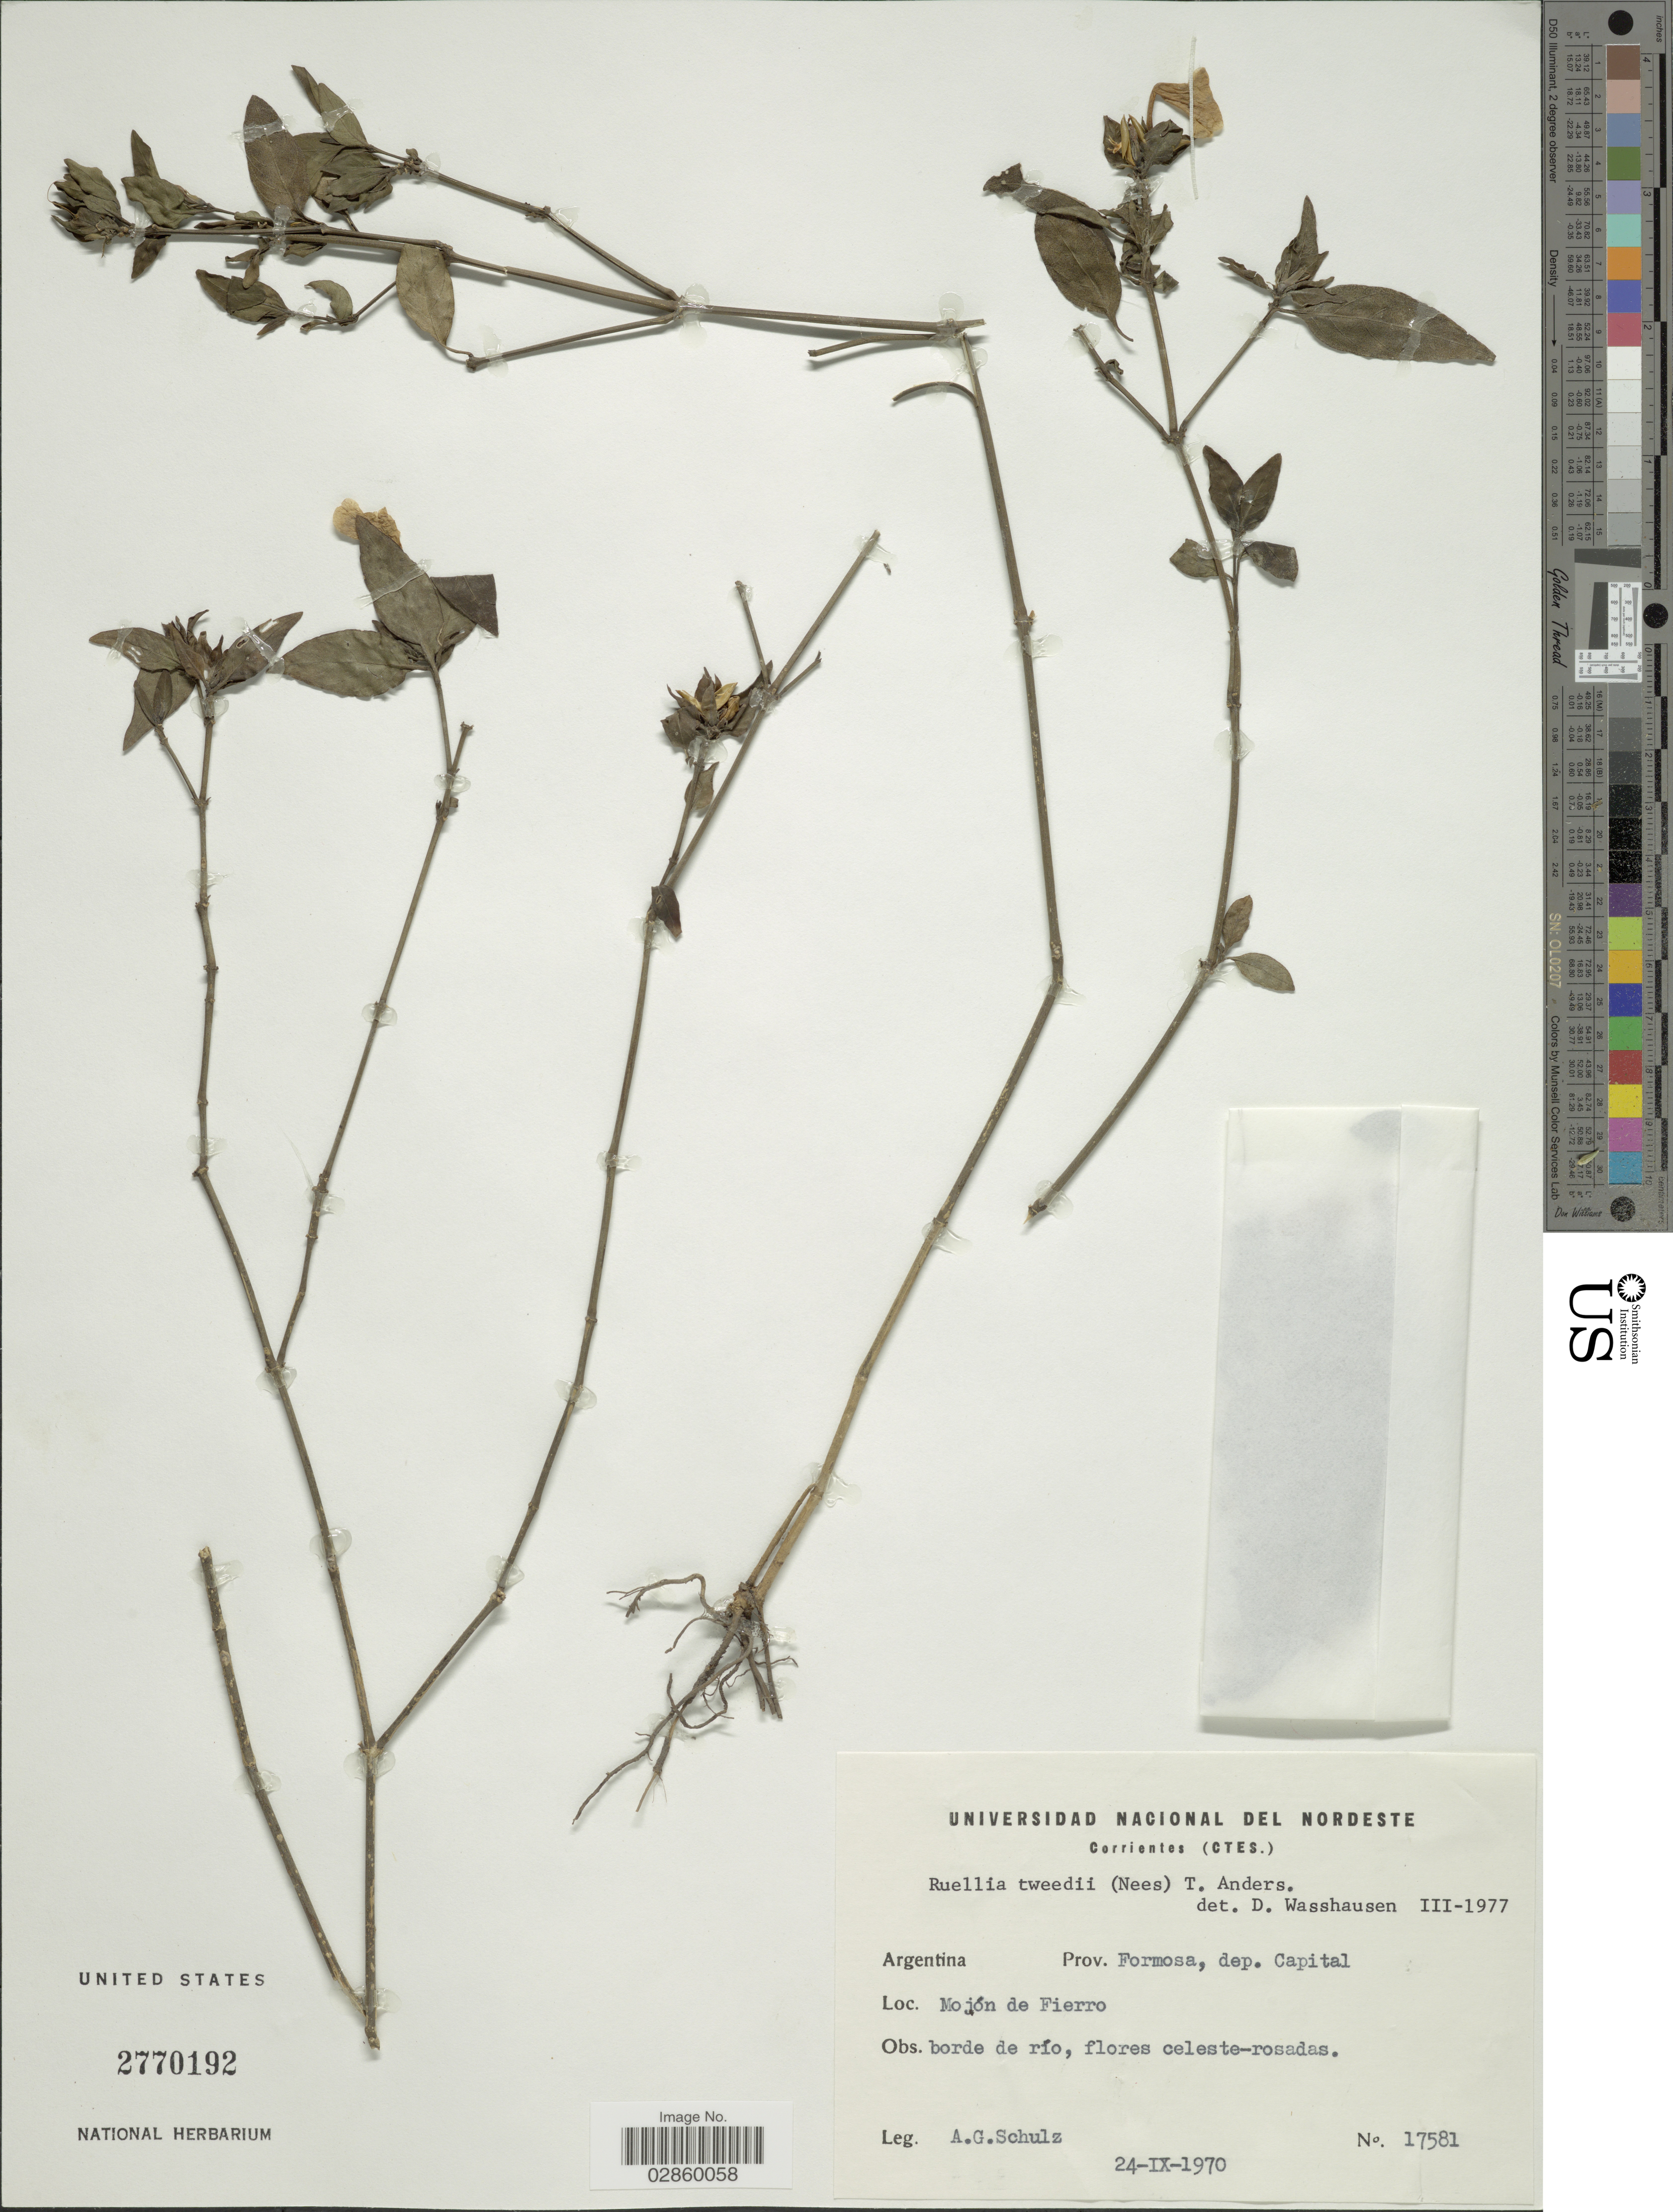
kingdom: Plantae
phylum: Tracheophyta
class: Magnoliopsida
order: Lamiales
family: Acanthaceae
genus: Ruellia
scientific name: Ruellia erythropus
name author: (Nees) Lindau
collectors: A. G. Schulz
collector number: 17581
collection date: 1970-09-24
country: Argentina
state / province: Formosa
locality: Prov. Formosa, dep. Capital, Mojón de Fierro.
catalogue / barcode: US 2770192